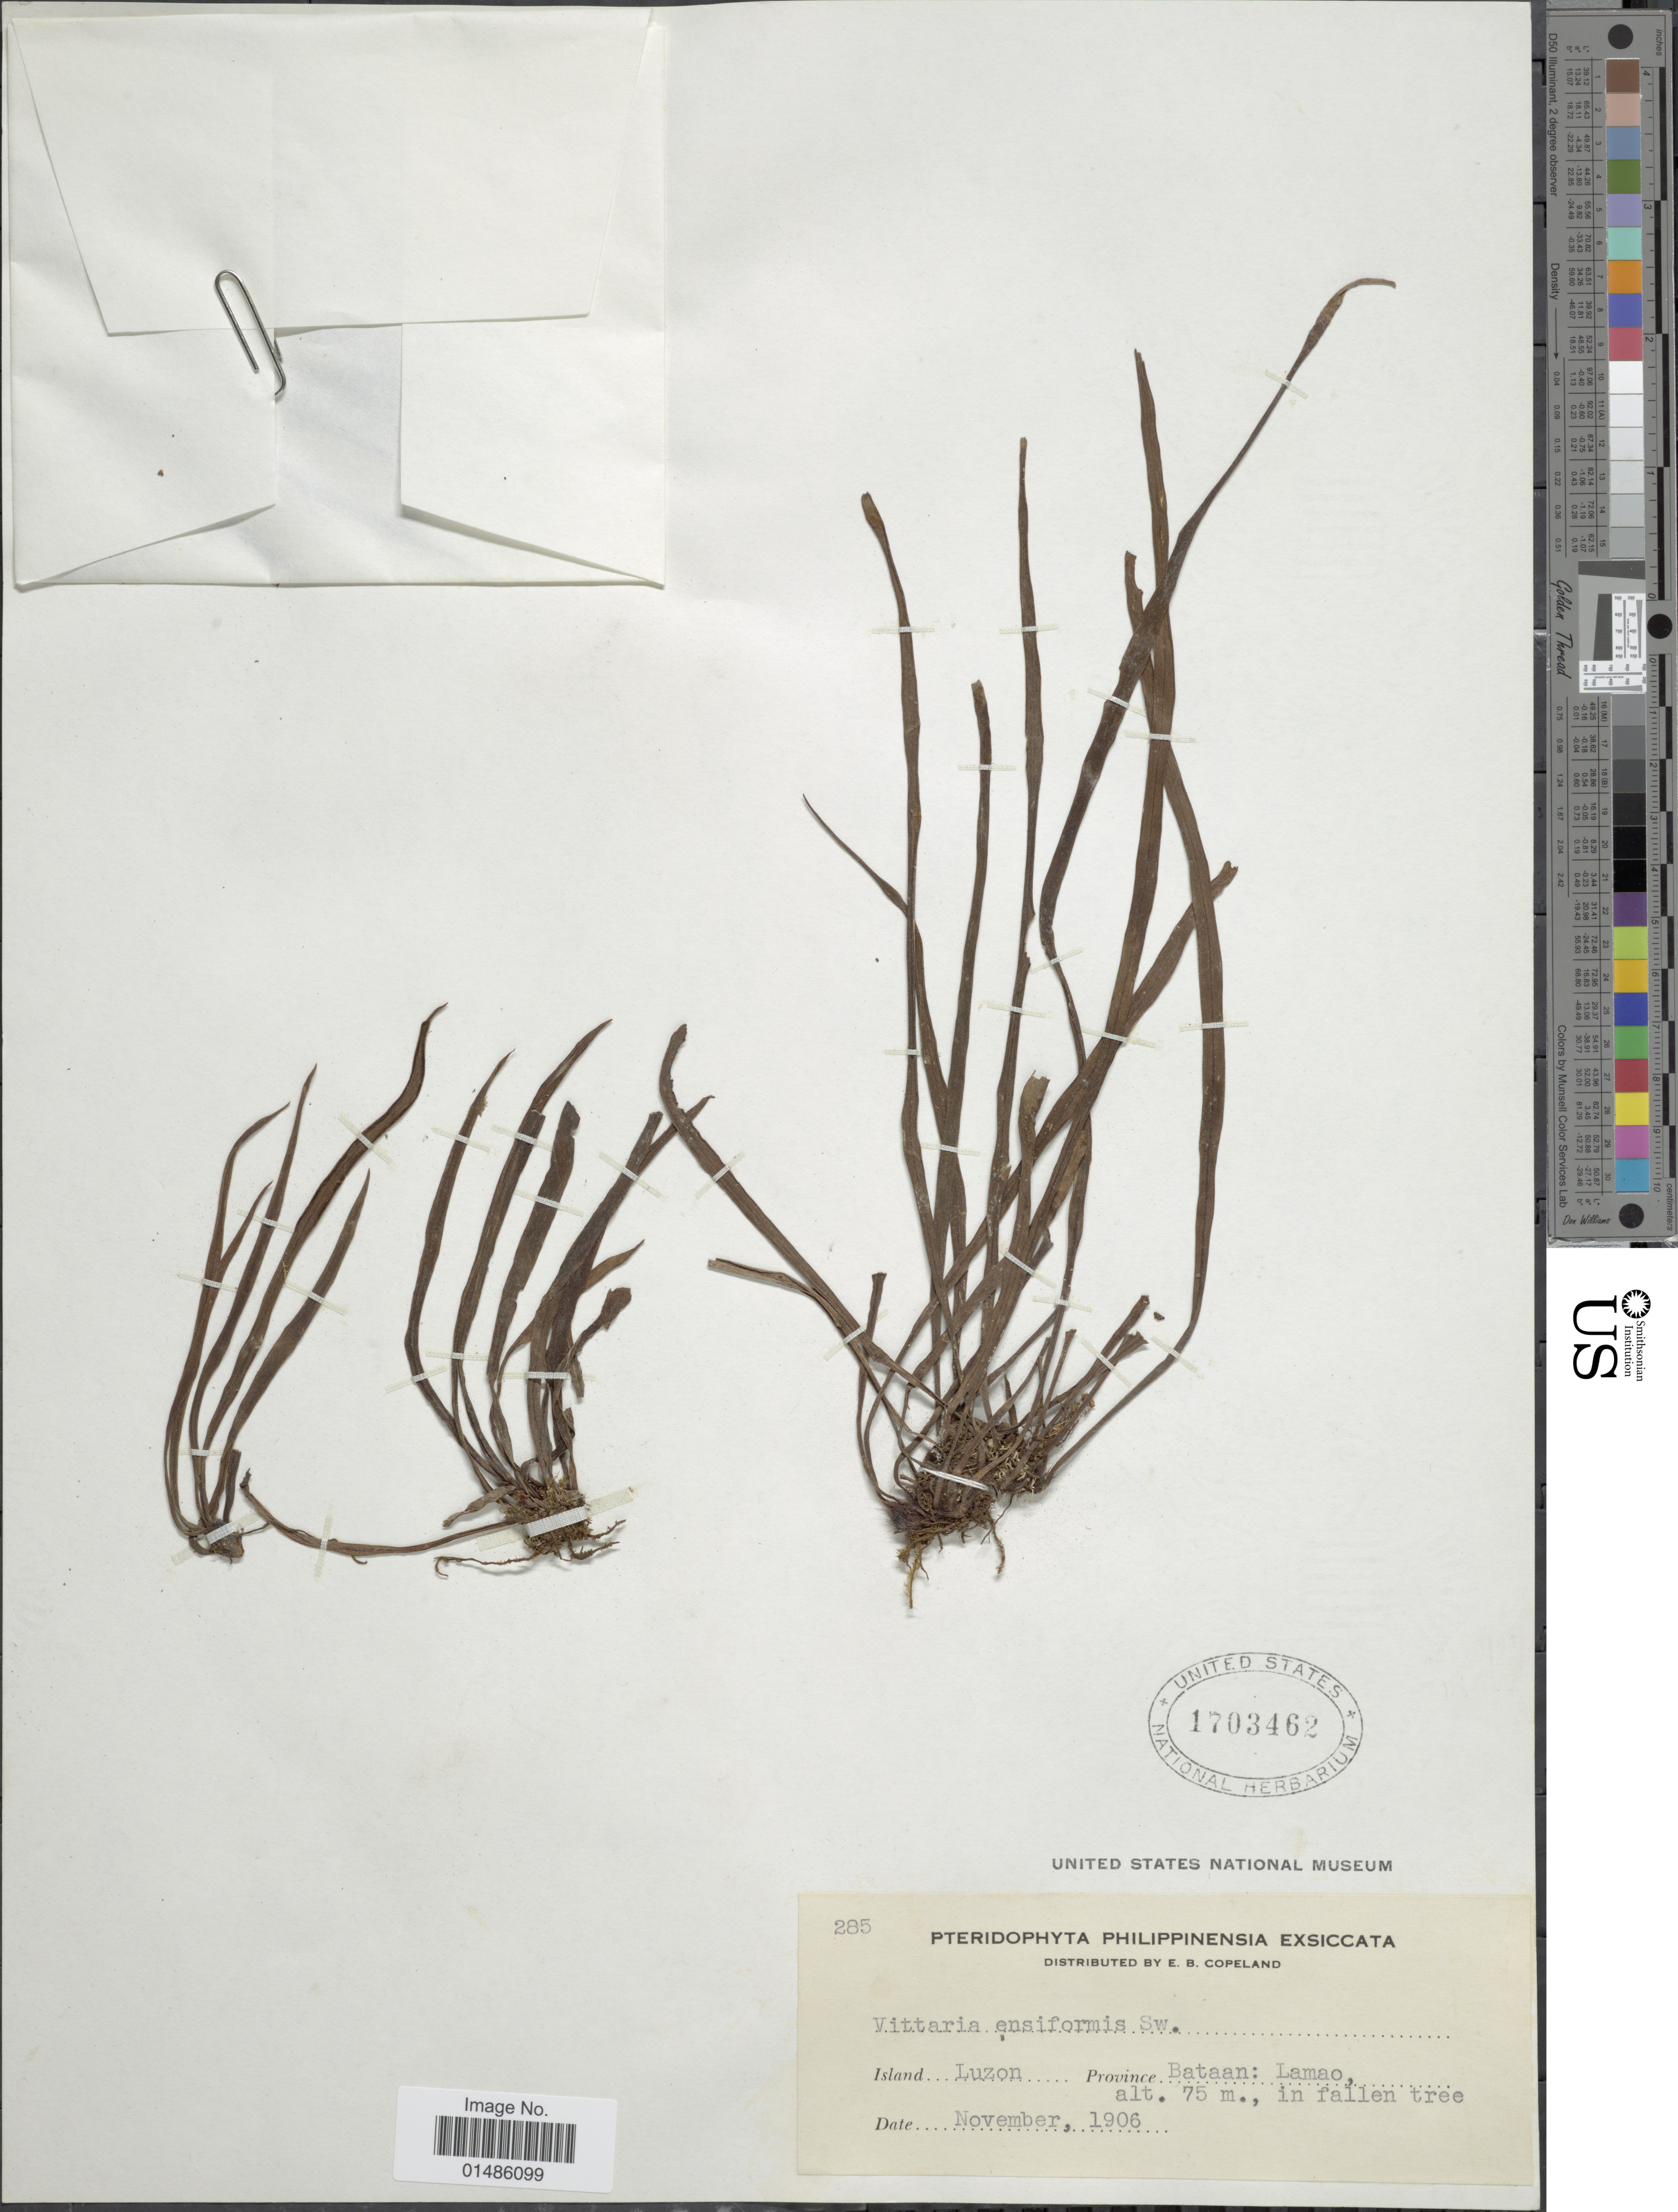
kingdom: Plantae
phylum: Tracheophyta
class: Polypodiopsida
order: Polypodiales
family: Pteridaceae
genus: Haplopteris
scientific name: Haplopteris ensiformis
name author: (Sw.) E.H. Crane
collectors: E. B. Copeland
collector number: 285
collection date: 1906-11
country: Philippines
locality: Island Luzon. Province Bataan: Lamao.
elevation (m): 75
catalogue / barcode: US 1703462